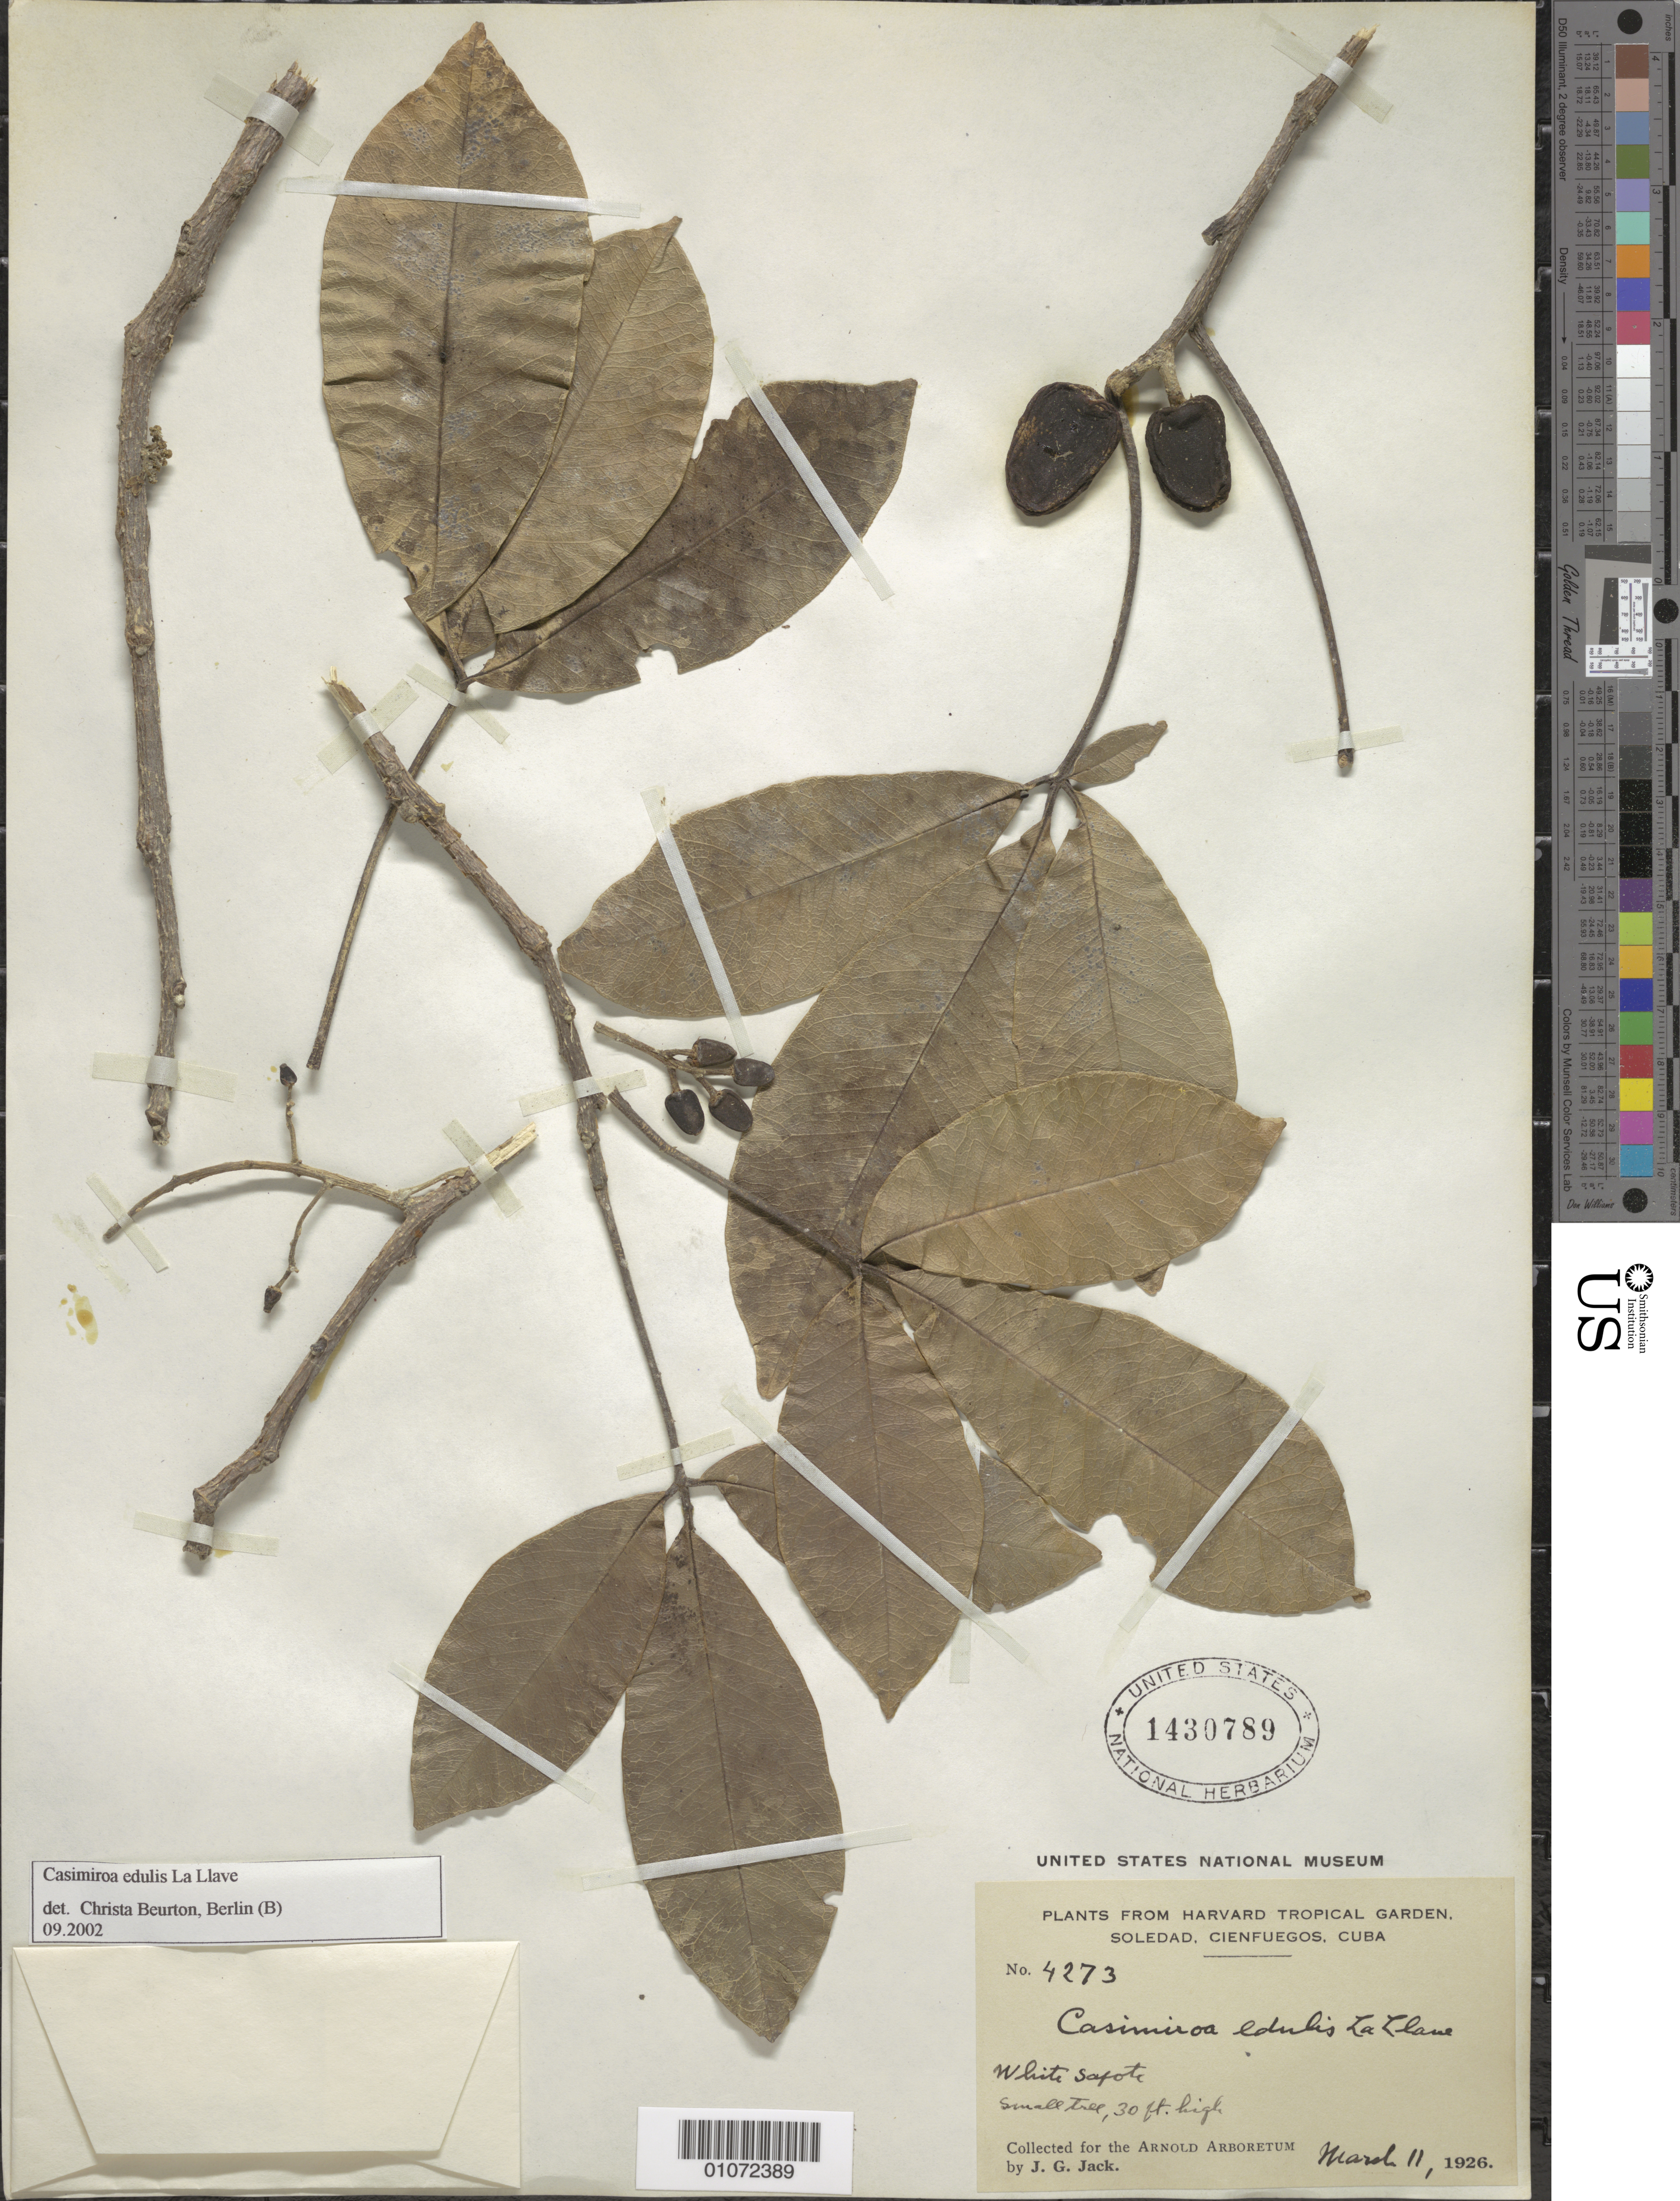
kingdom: Plantae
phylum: Tracheophyta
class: Magnoliopsida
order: Sapindales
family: Rutaceae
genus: Casimiroa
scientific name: Casimiroa edulis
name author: La Llave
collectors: J. G. Jack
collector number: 4273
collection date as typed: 11 Mar 1926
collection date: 1926-03-11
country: Cuba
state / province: Cienfuegos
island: Cuba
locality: Soledad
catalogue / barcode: US 1430789